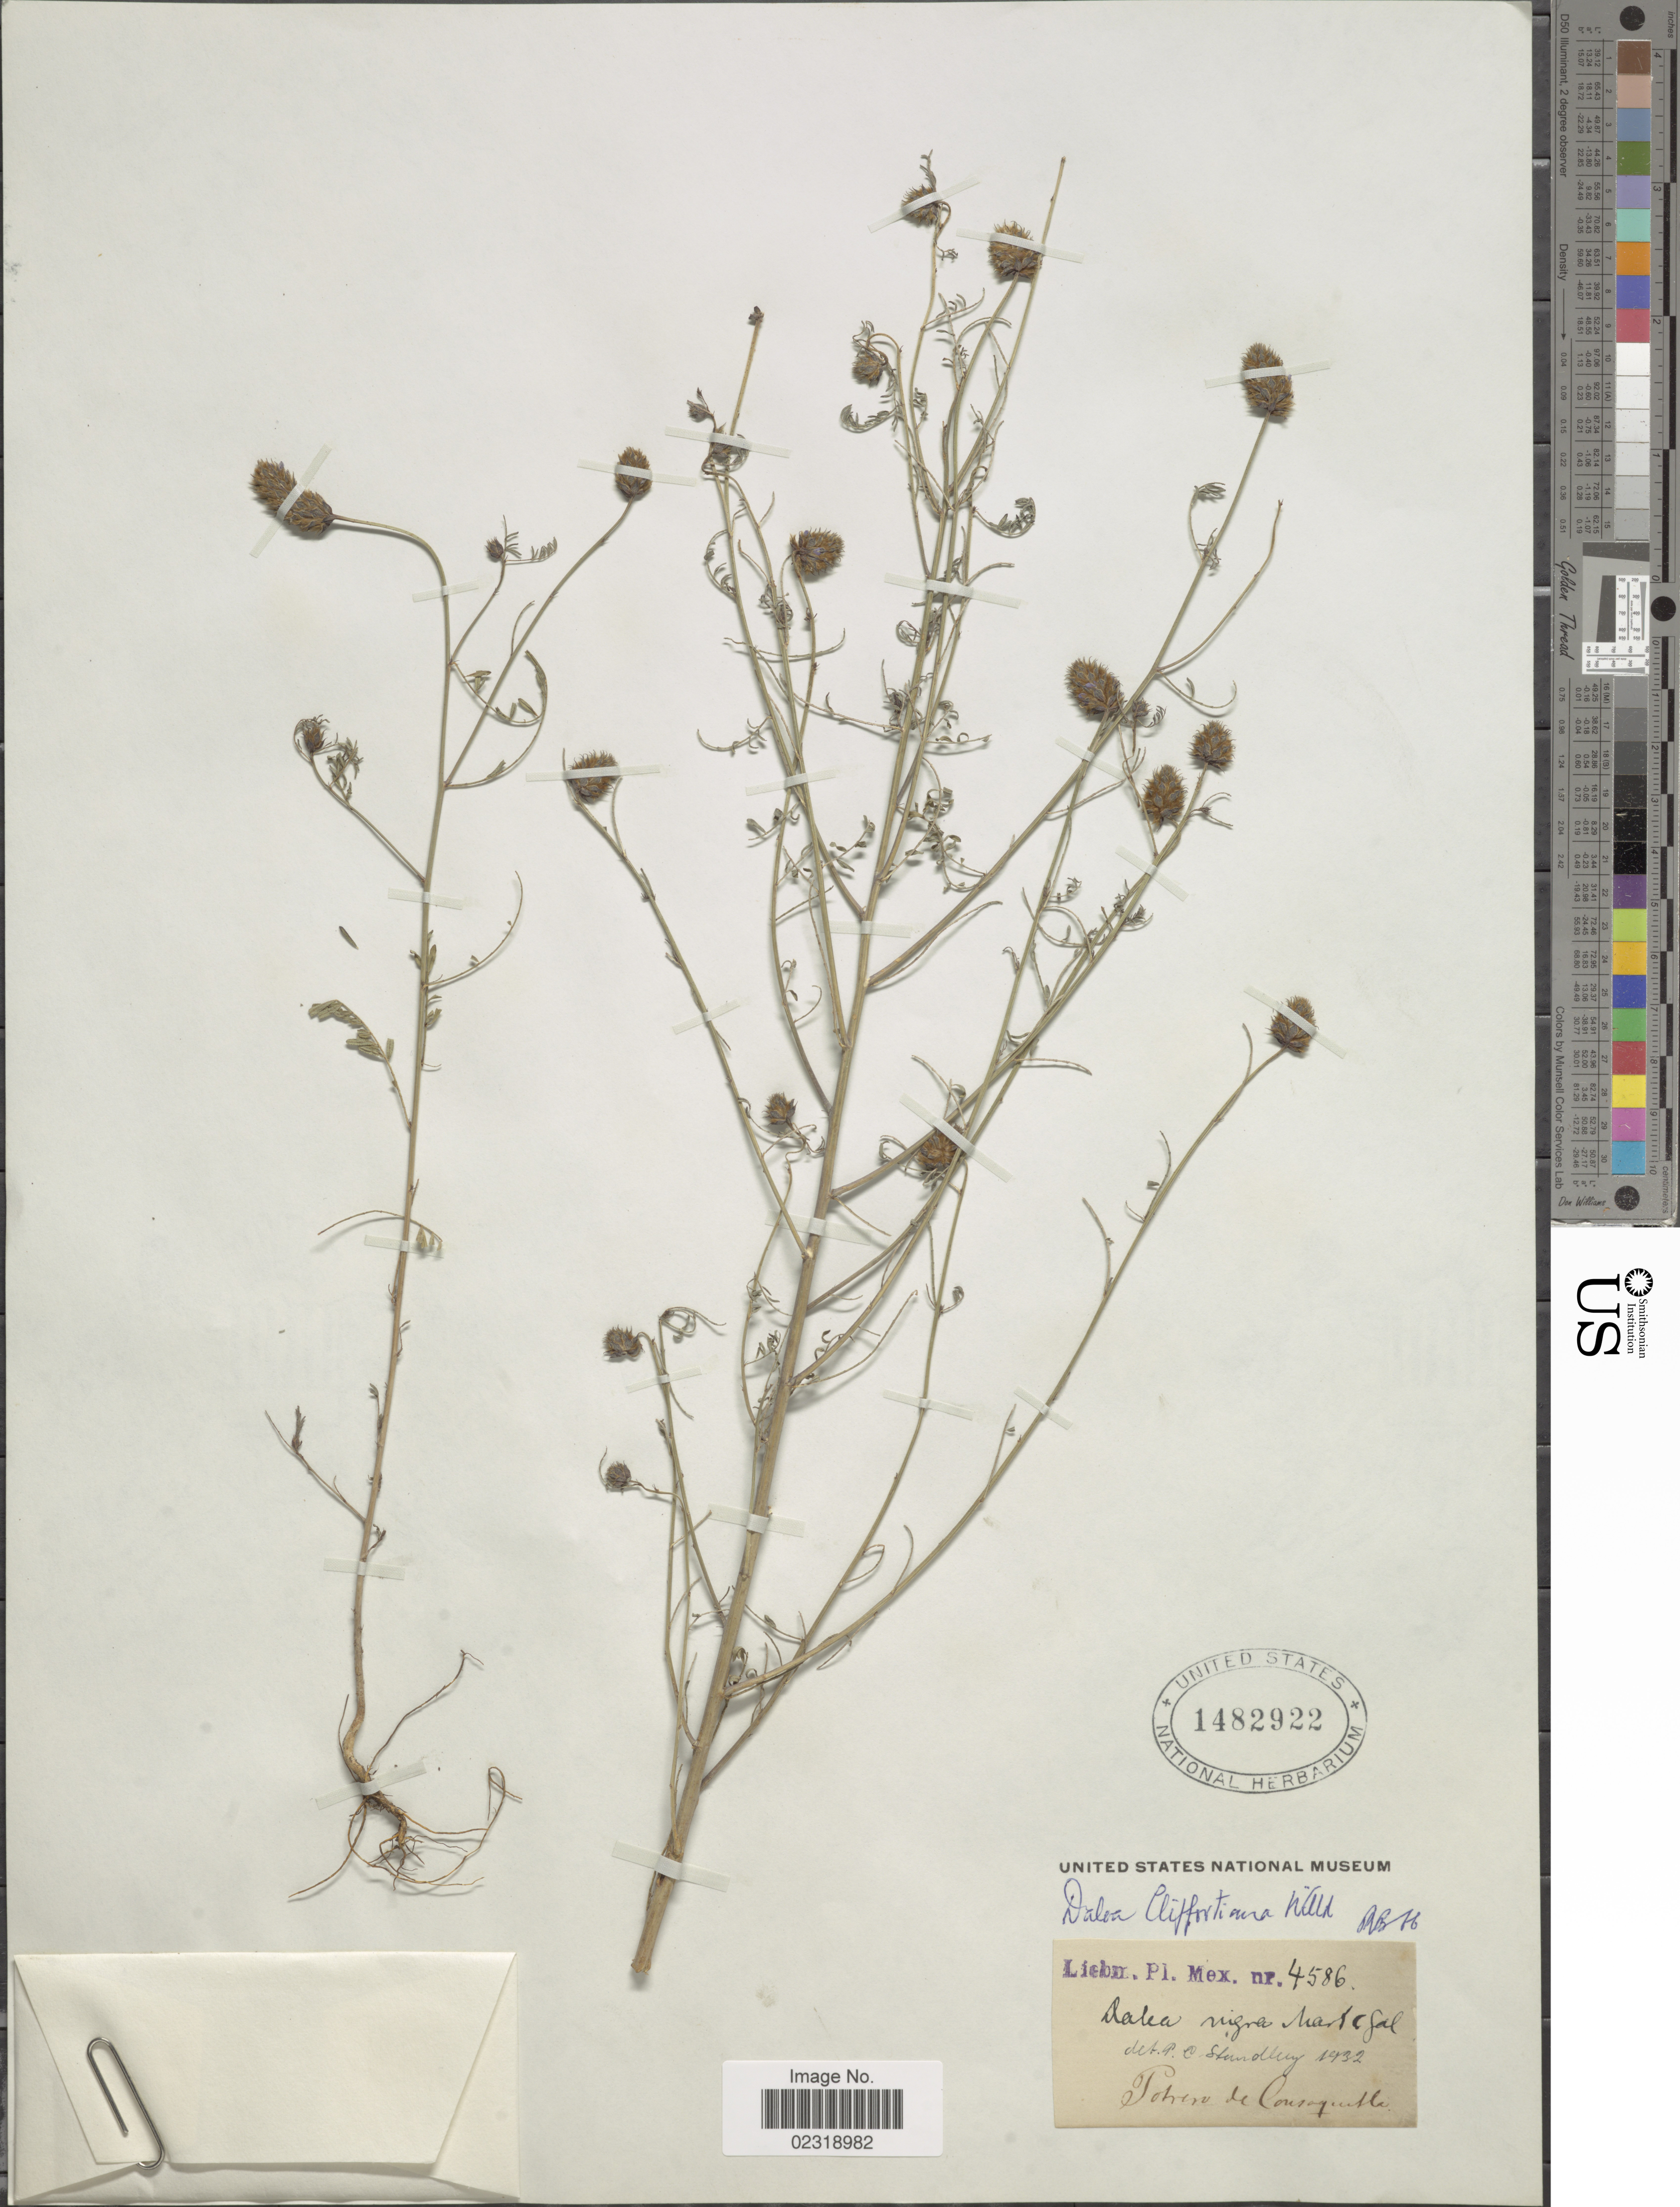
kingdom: Plantae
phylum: Tracheophyta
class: Magnoliopsida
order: Fabales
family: Fabaceae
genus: Dalea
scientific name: Dalea cliffortiana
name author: Willd.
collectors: Liebmann, --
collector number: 4586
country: Mexico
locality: Portrero de Consaquitla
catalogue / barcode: US 1482922